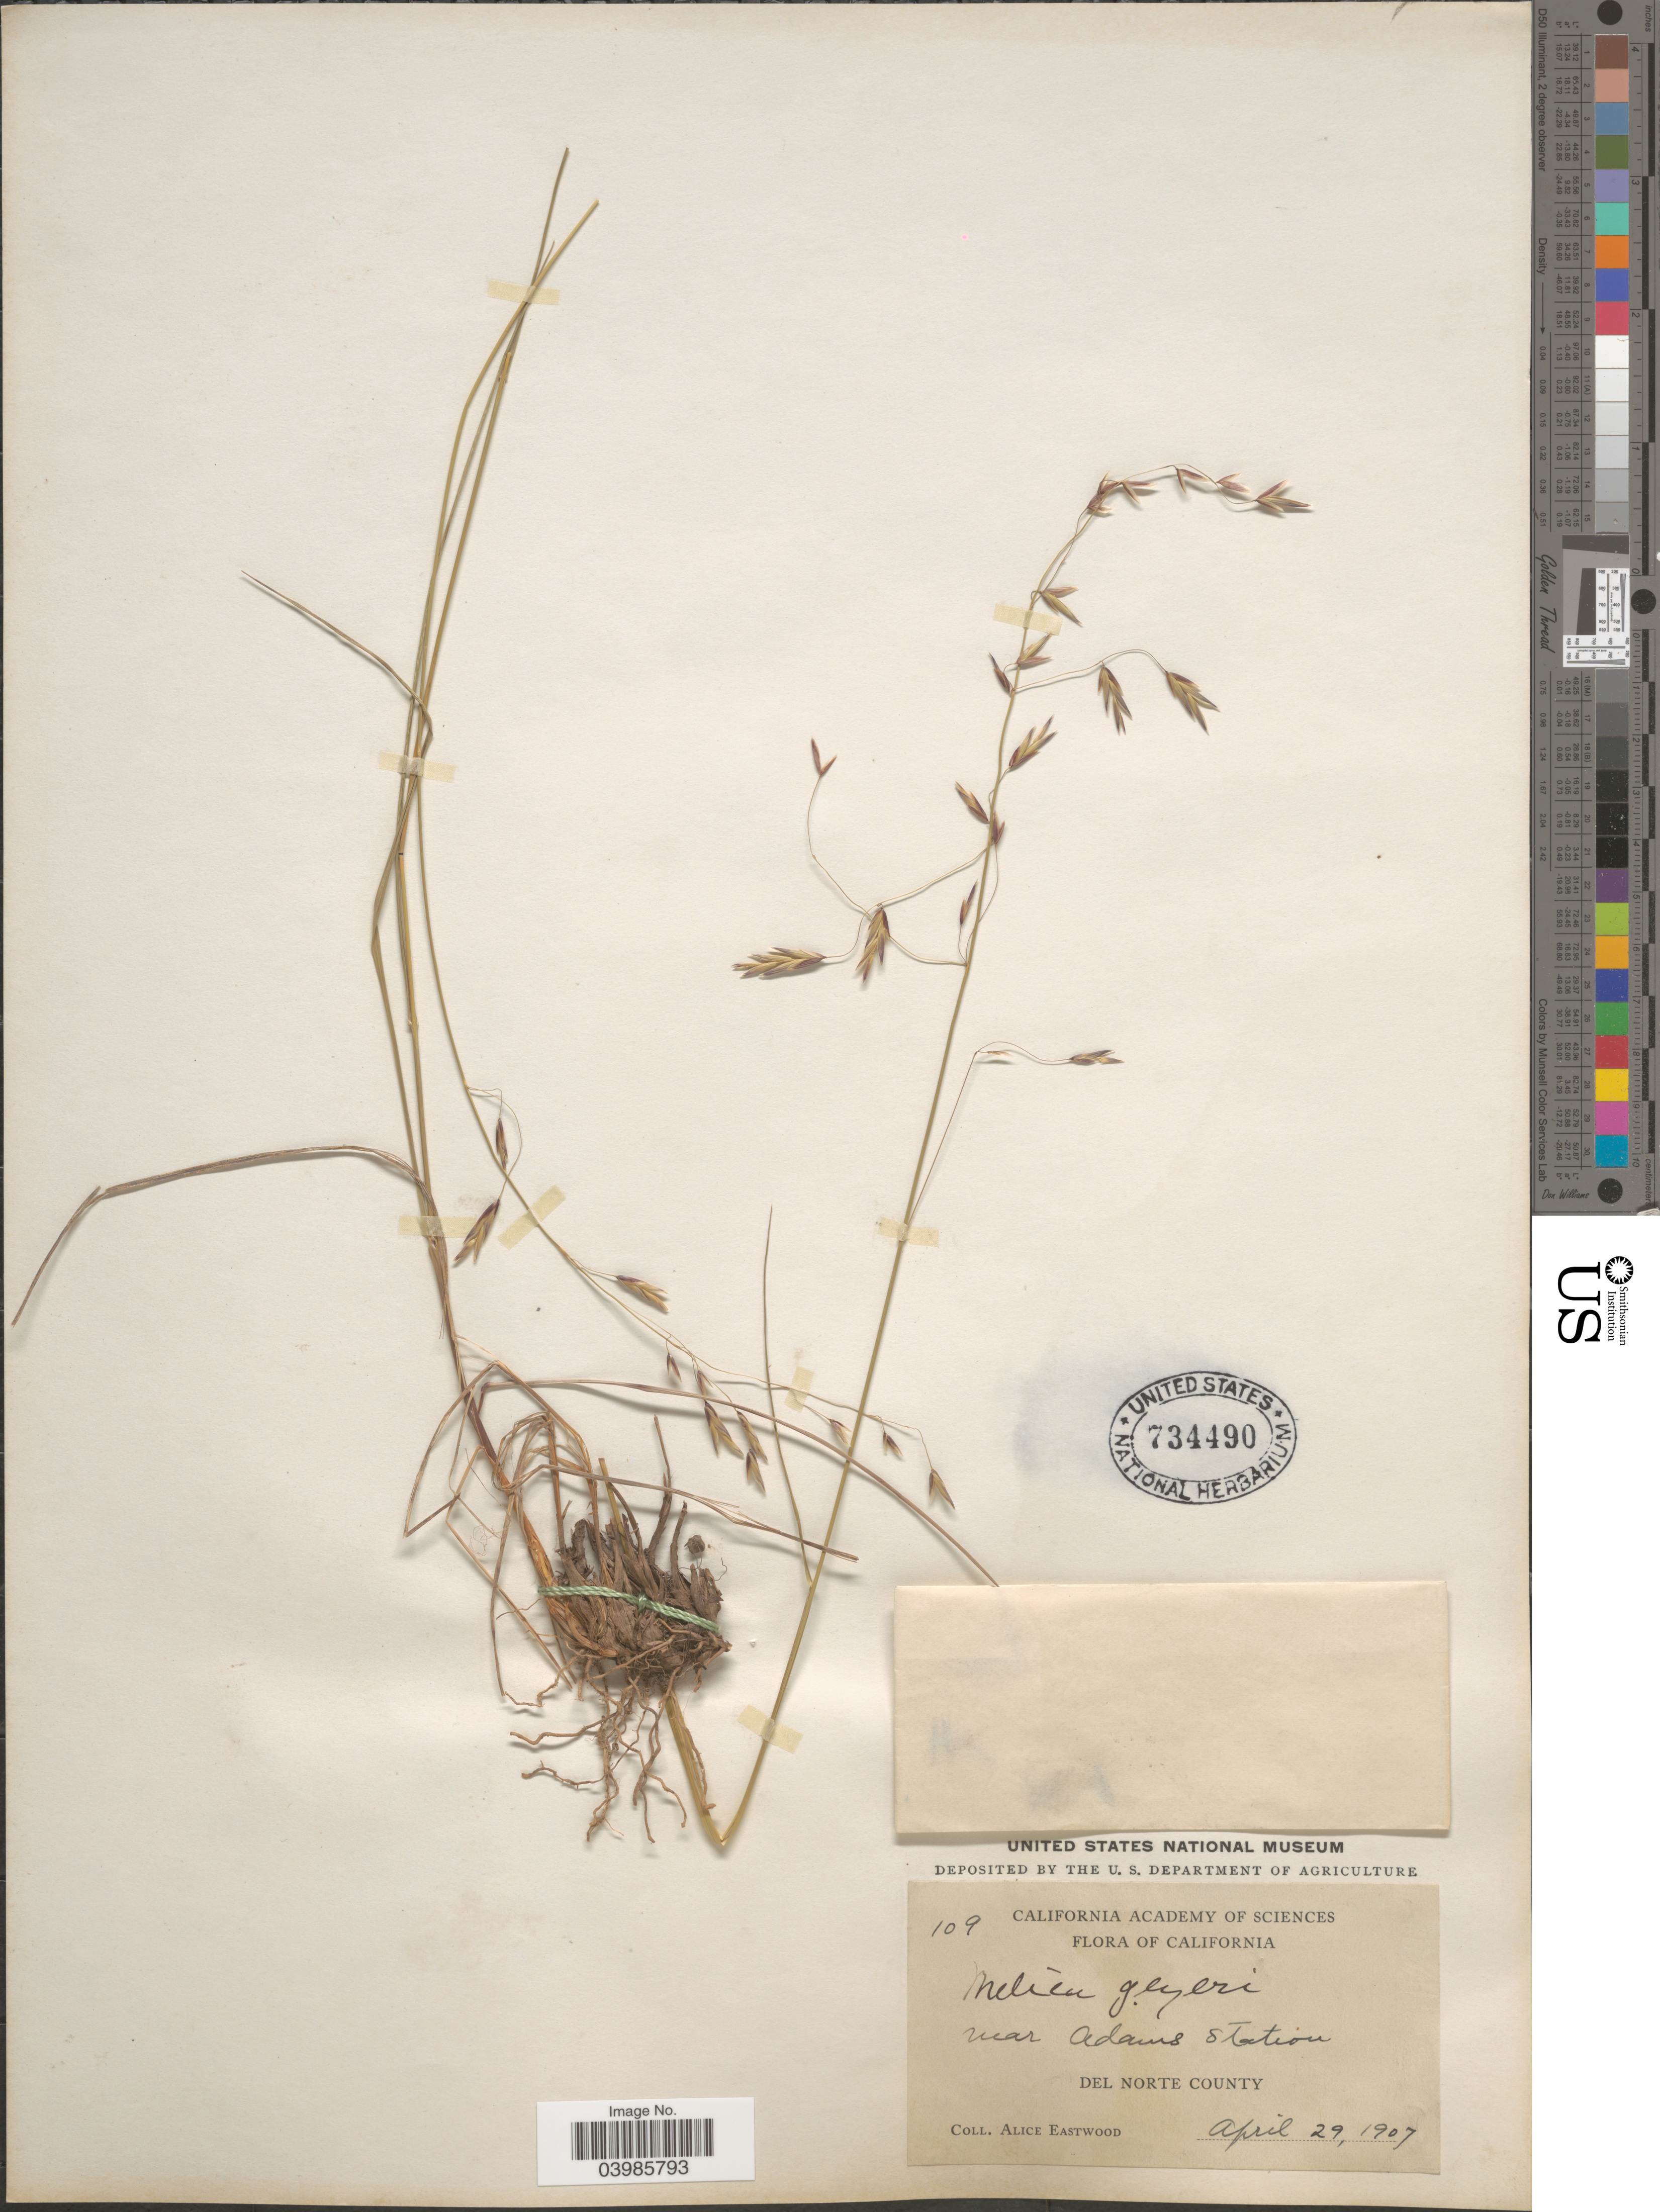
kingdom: Plantae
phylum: Tracheophyta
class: Liliopsida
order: Poales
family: Poaceae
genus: Melica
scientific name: Melica geyeri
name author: Munro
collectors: A. Eastwood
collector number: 109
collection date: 1907-04-29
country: United States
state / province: California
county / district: Del Norte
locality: Near Adams Station. Del Norte County.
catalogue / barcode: US 734490